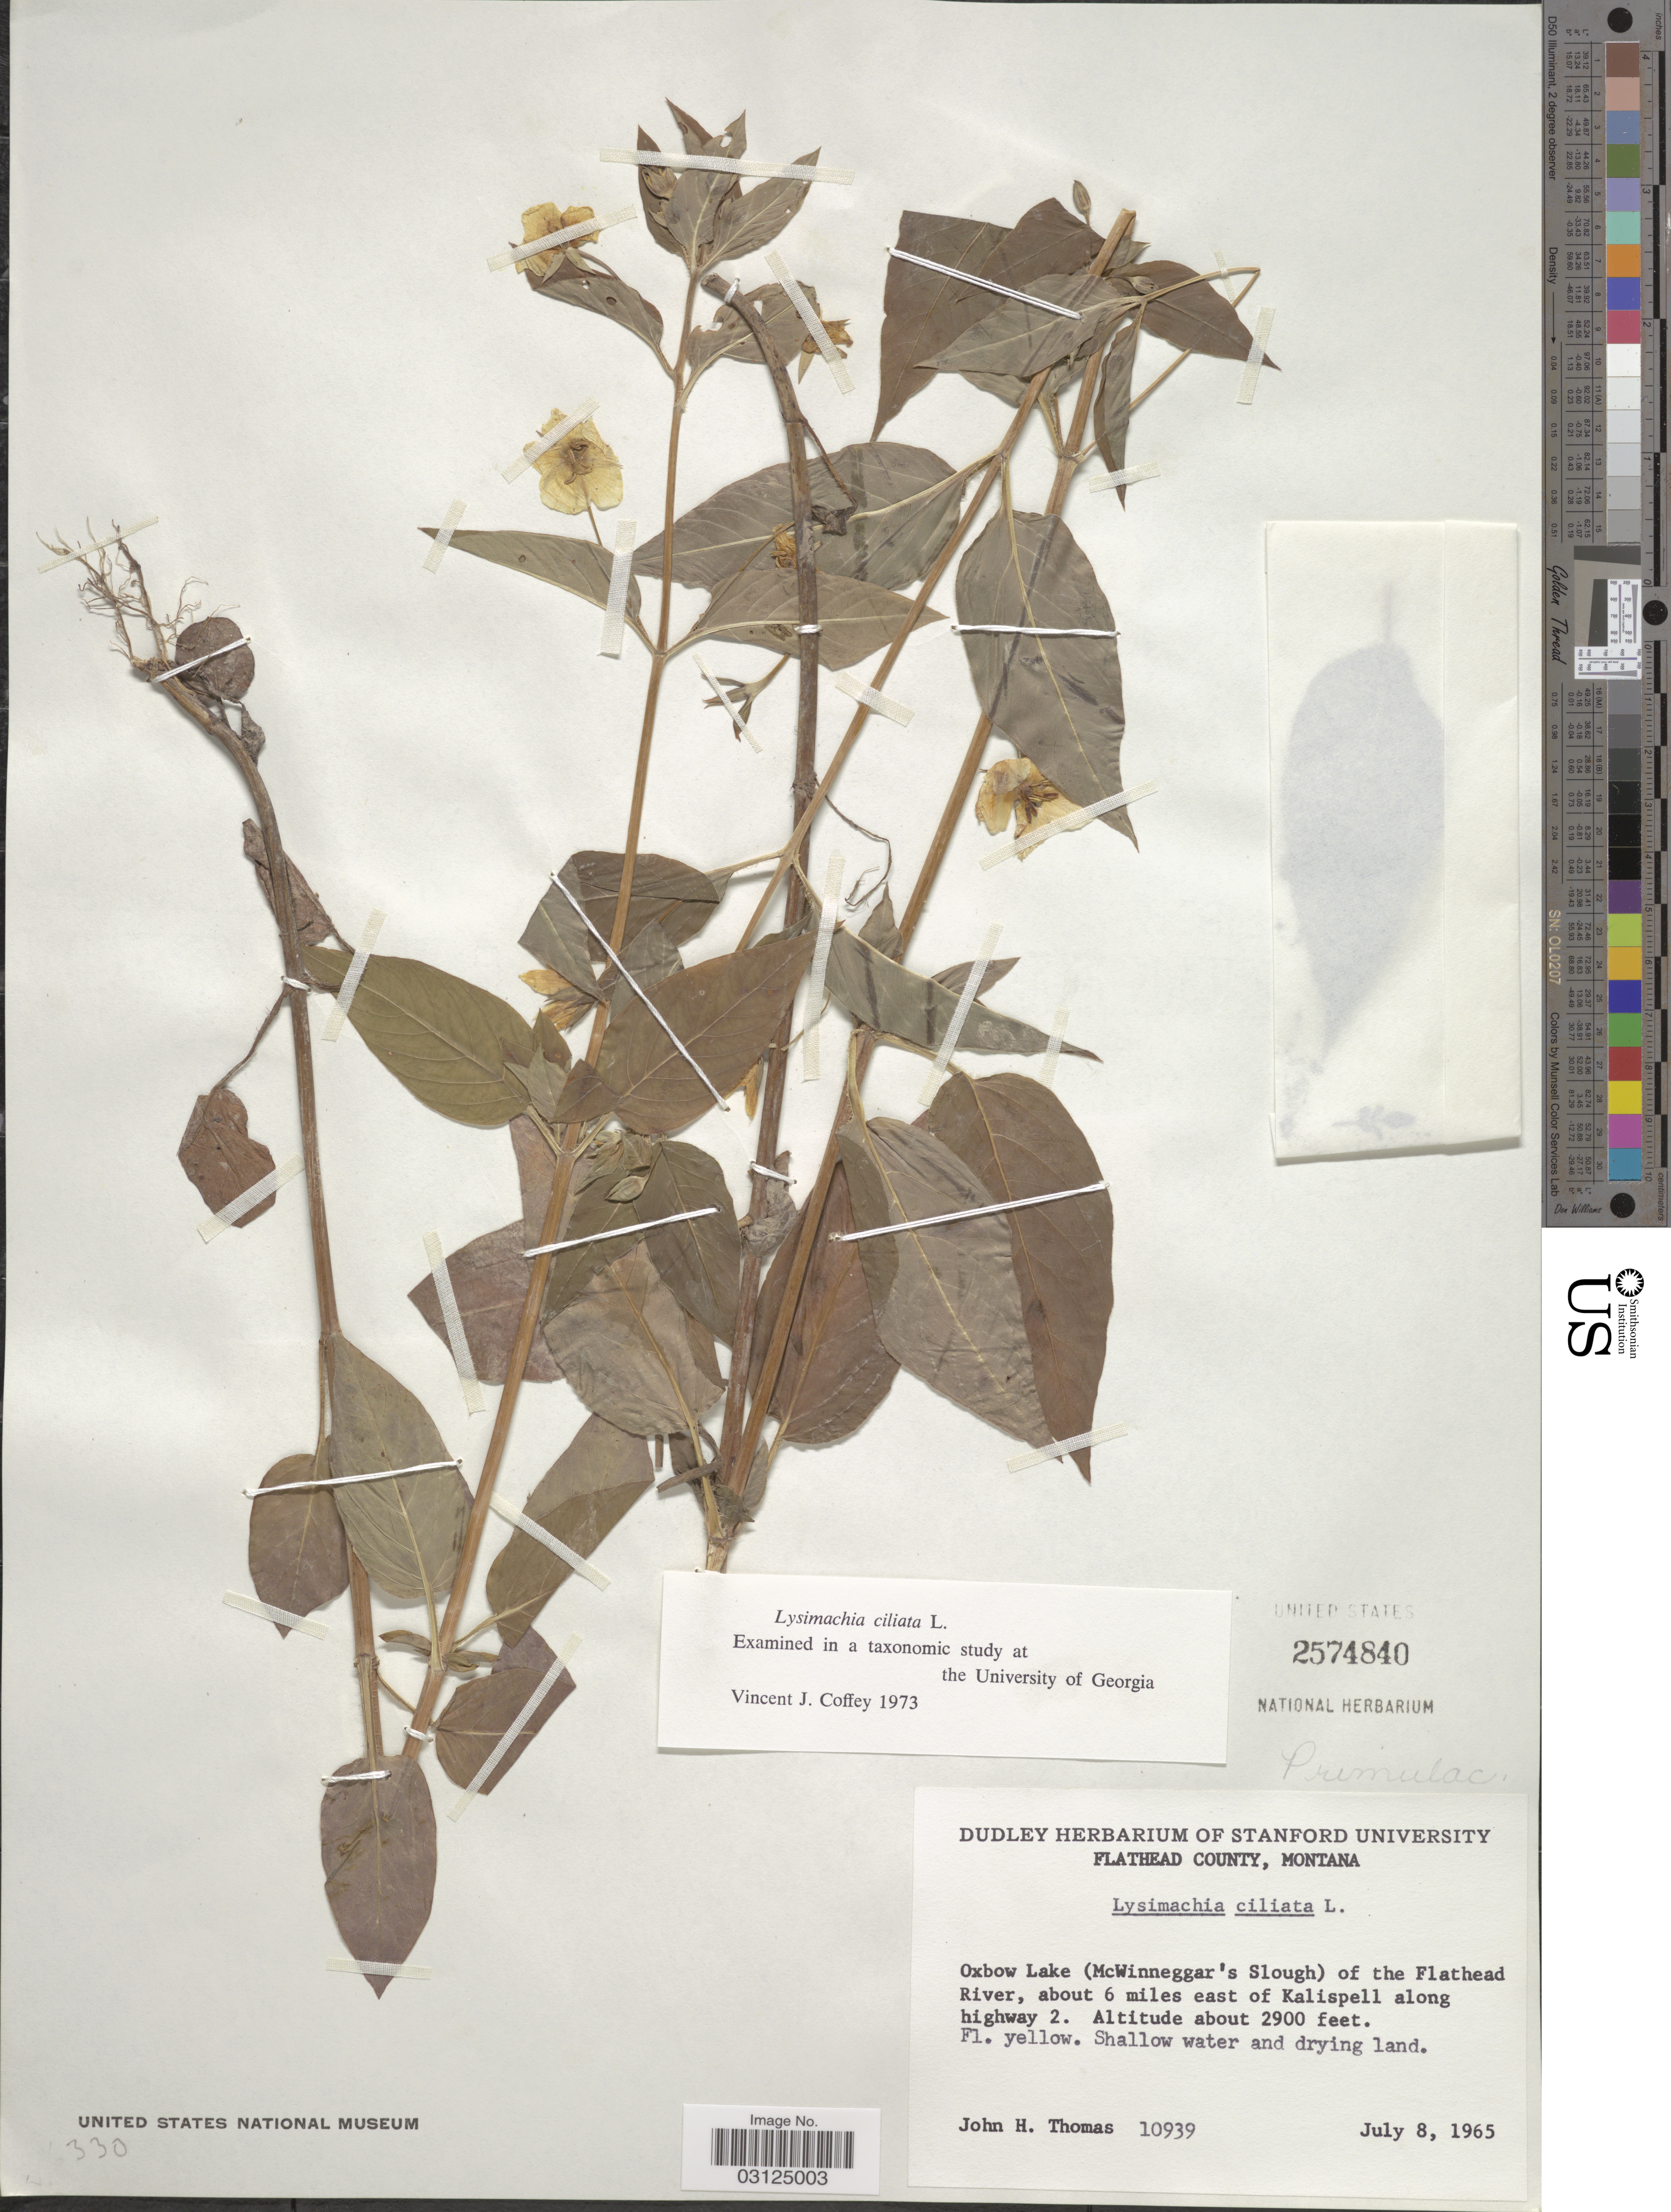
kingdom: Plantae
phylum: Tracheophyta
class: Magnoliopsida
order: Ericales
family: Primulaceae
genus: Lysimachia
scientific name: Lysimachia ciliata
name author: L.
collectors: J. H. Thomas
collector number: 10939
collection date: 1965-07-08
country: United States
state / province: Montana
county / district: Flathead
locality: Oxbow Lake (McWinneggar's Slough) of the Flathead River, about 6 miles east of Kalispell along highway 2.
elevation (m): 884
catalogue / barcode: US 2574840